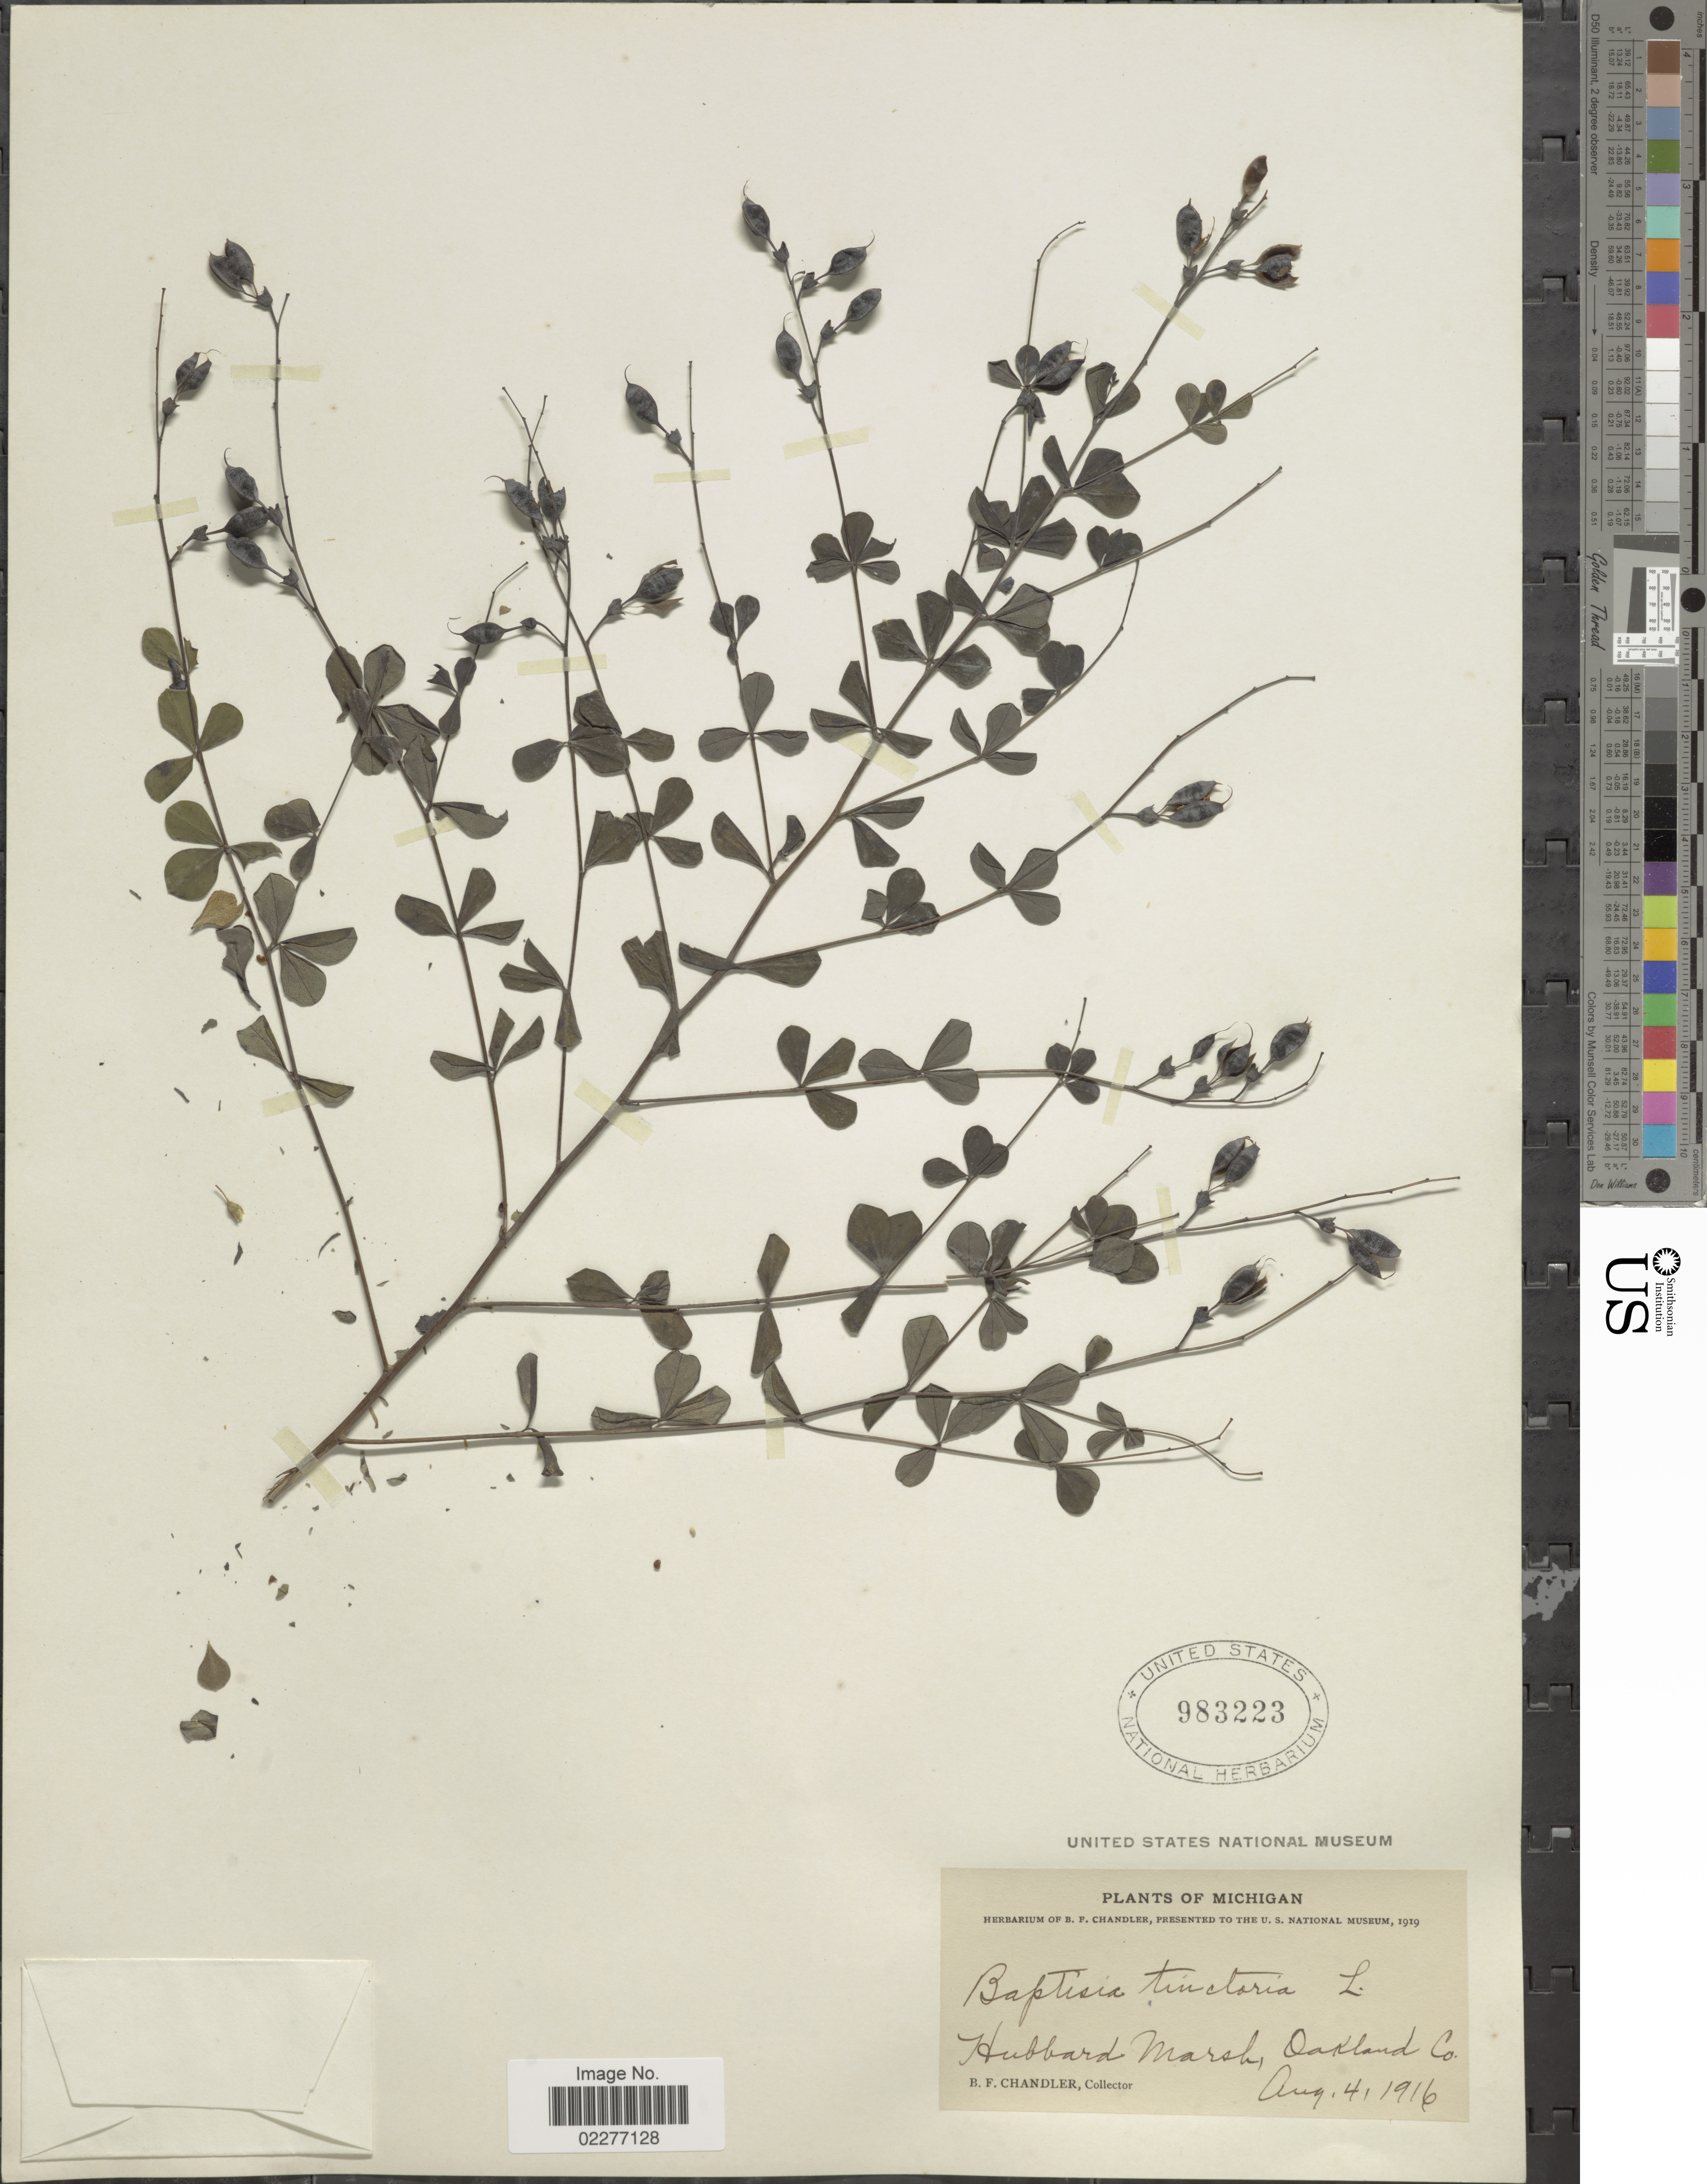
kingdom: Plantae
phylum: Tracheophyta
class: Magnoliopsida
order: Fabales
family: Fabaceae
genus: Baptisia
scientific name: Baptisia tinctoria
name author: (L.) R. Br.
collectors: B. F. Chandler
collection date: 1916-08-04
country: United States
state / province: Michigan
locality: Hubbard Marsh, Oakland Co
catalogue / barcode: US 983223